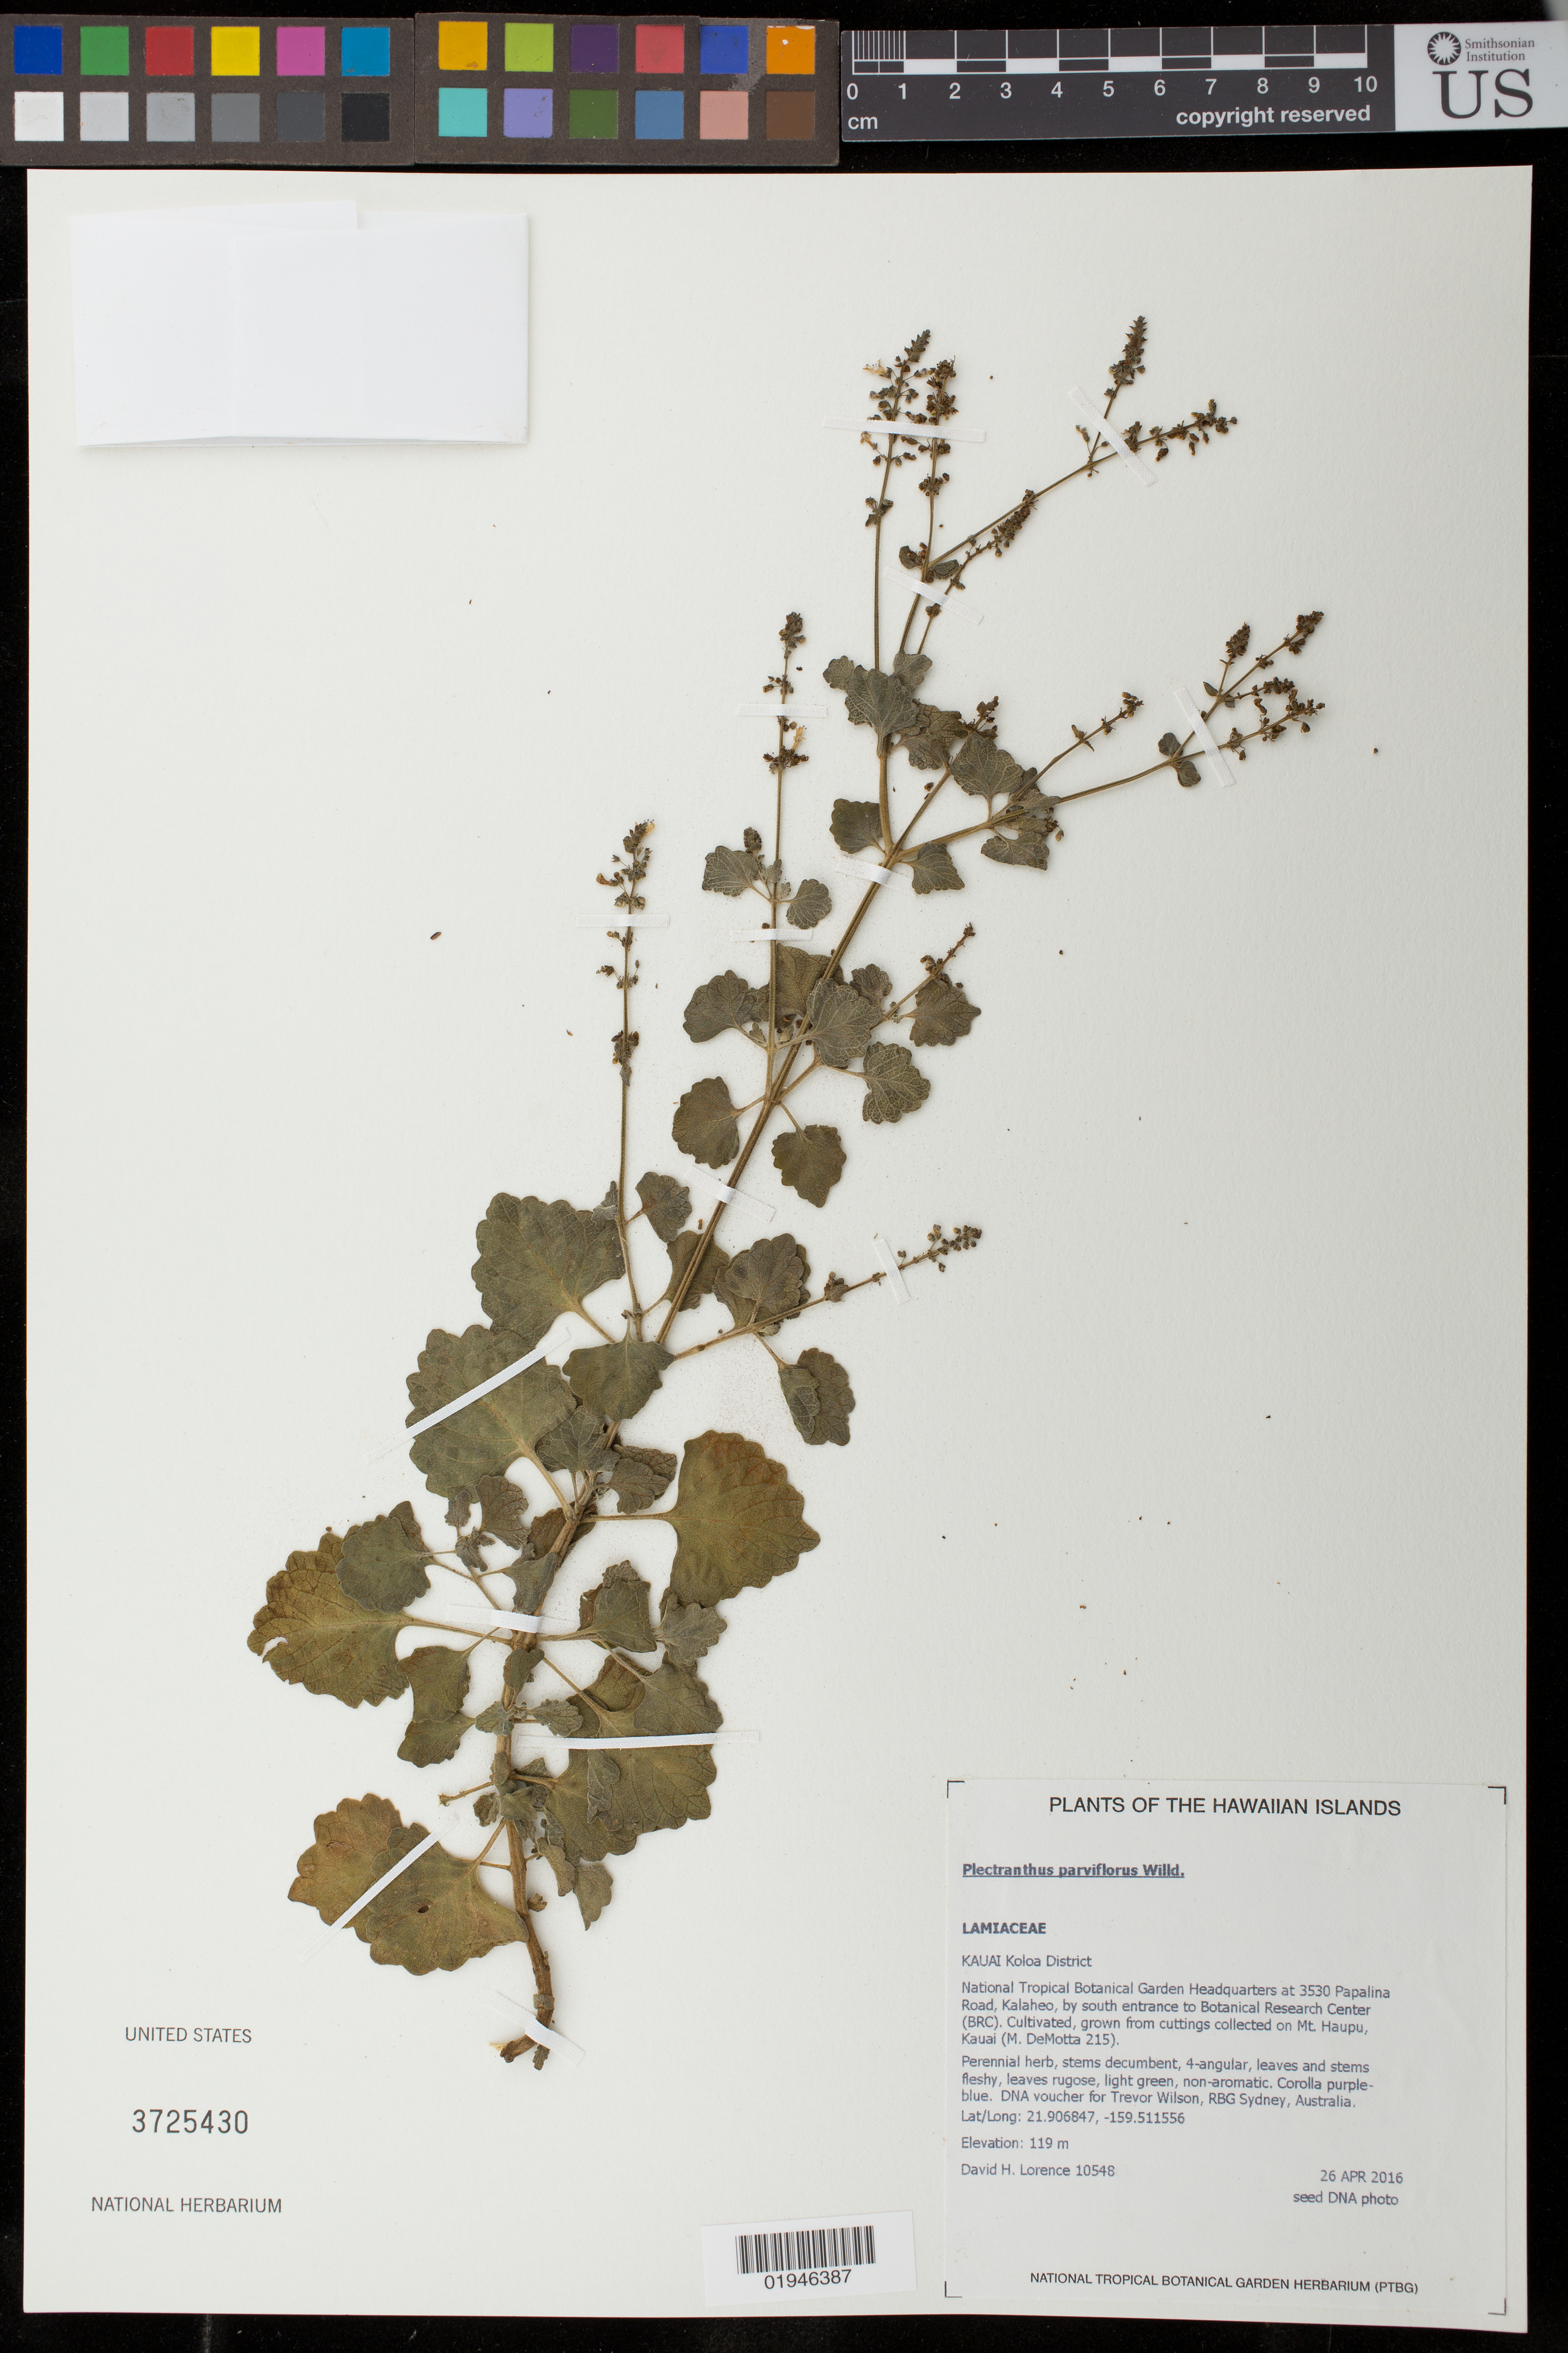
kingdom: Plantae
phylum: Tracheophyta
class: Magnoliopsida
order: Lamiales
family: Lamiaceae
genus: Coleus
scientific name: Coleus australis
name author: (Br.) A.J. Paton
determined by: Wagner, W. L., (BOT), Smithsonian Institution - National Museum of Natural History (UNITED STATES)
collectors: D. Lorence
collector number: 10548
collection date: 2016-04-26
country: United States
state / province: Hawaii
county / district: Kauai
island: Kaua'i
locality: Koloa District, National Tropical Botanical Garden Headquarters at 3530 Papalina Road, Kalaheo, by south entrance to Botanical Research Center.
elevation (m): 119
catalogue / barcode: US 3725430